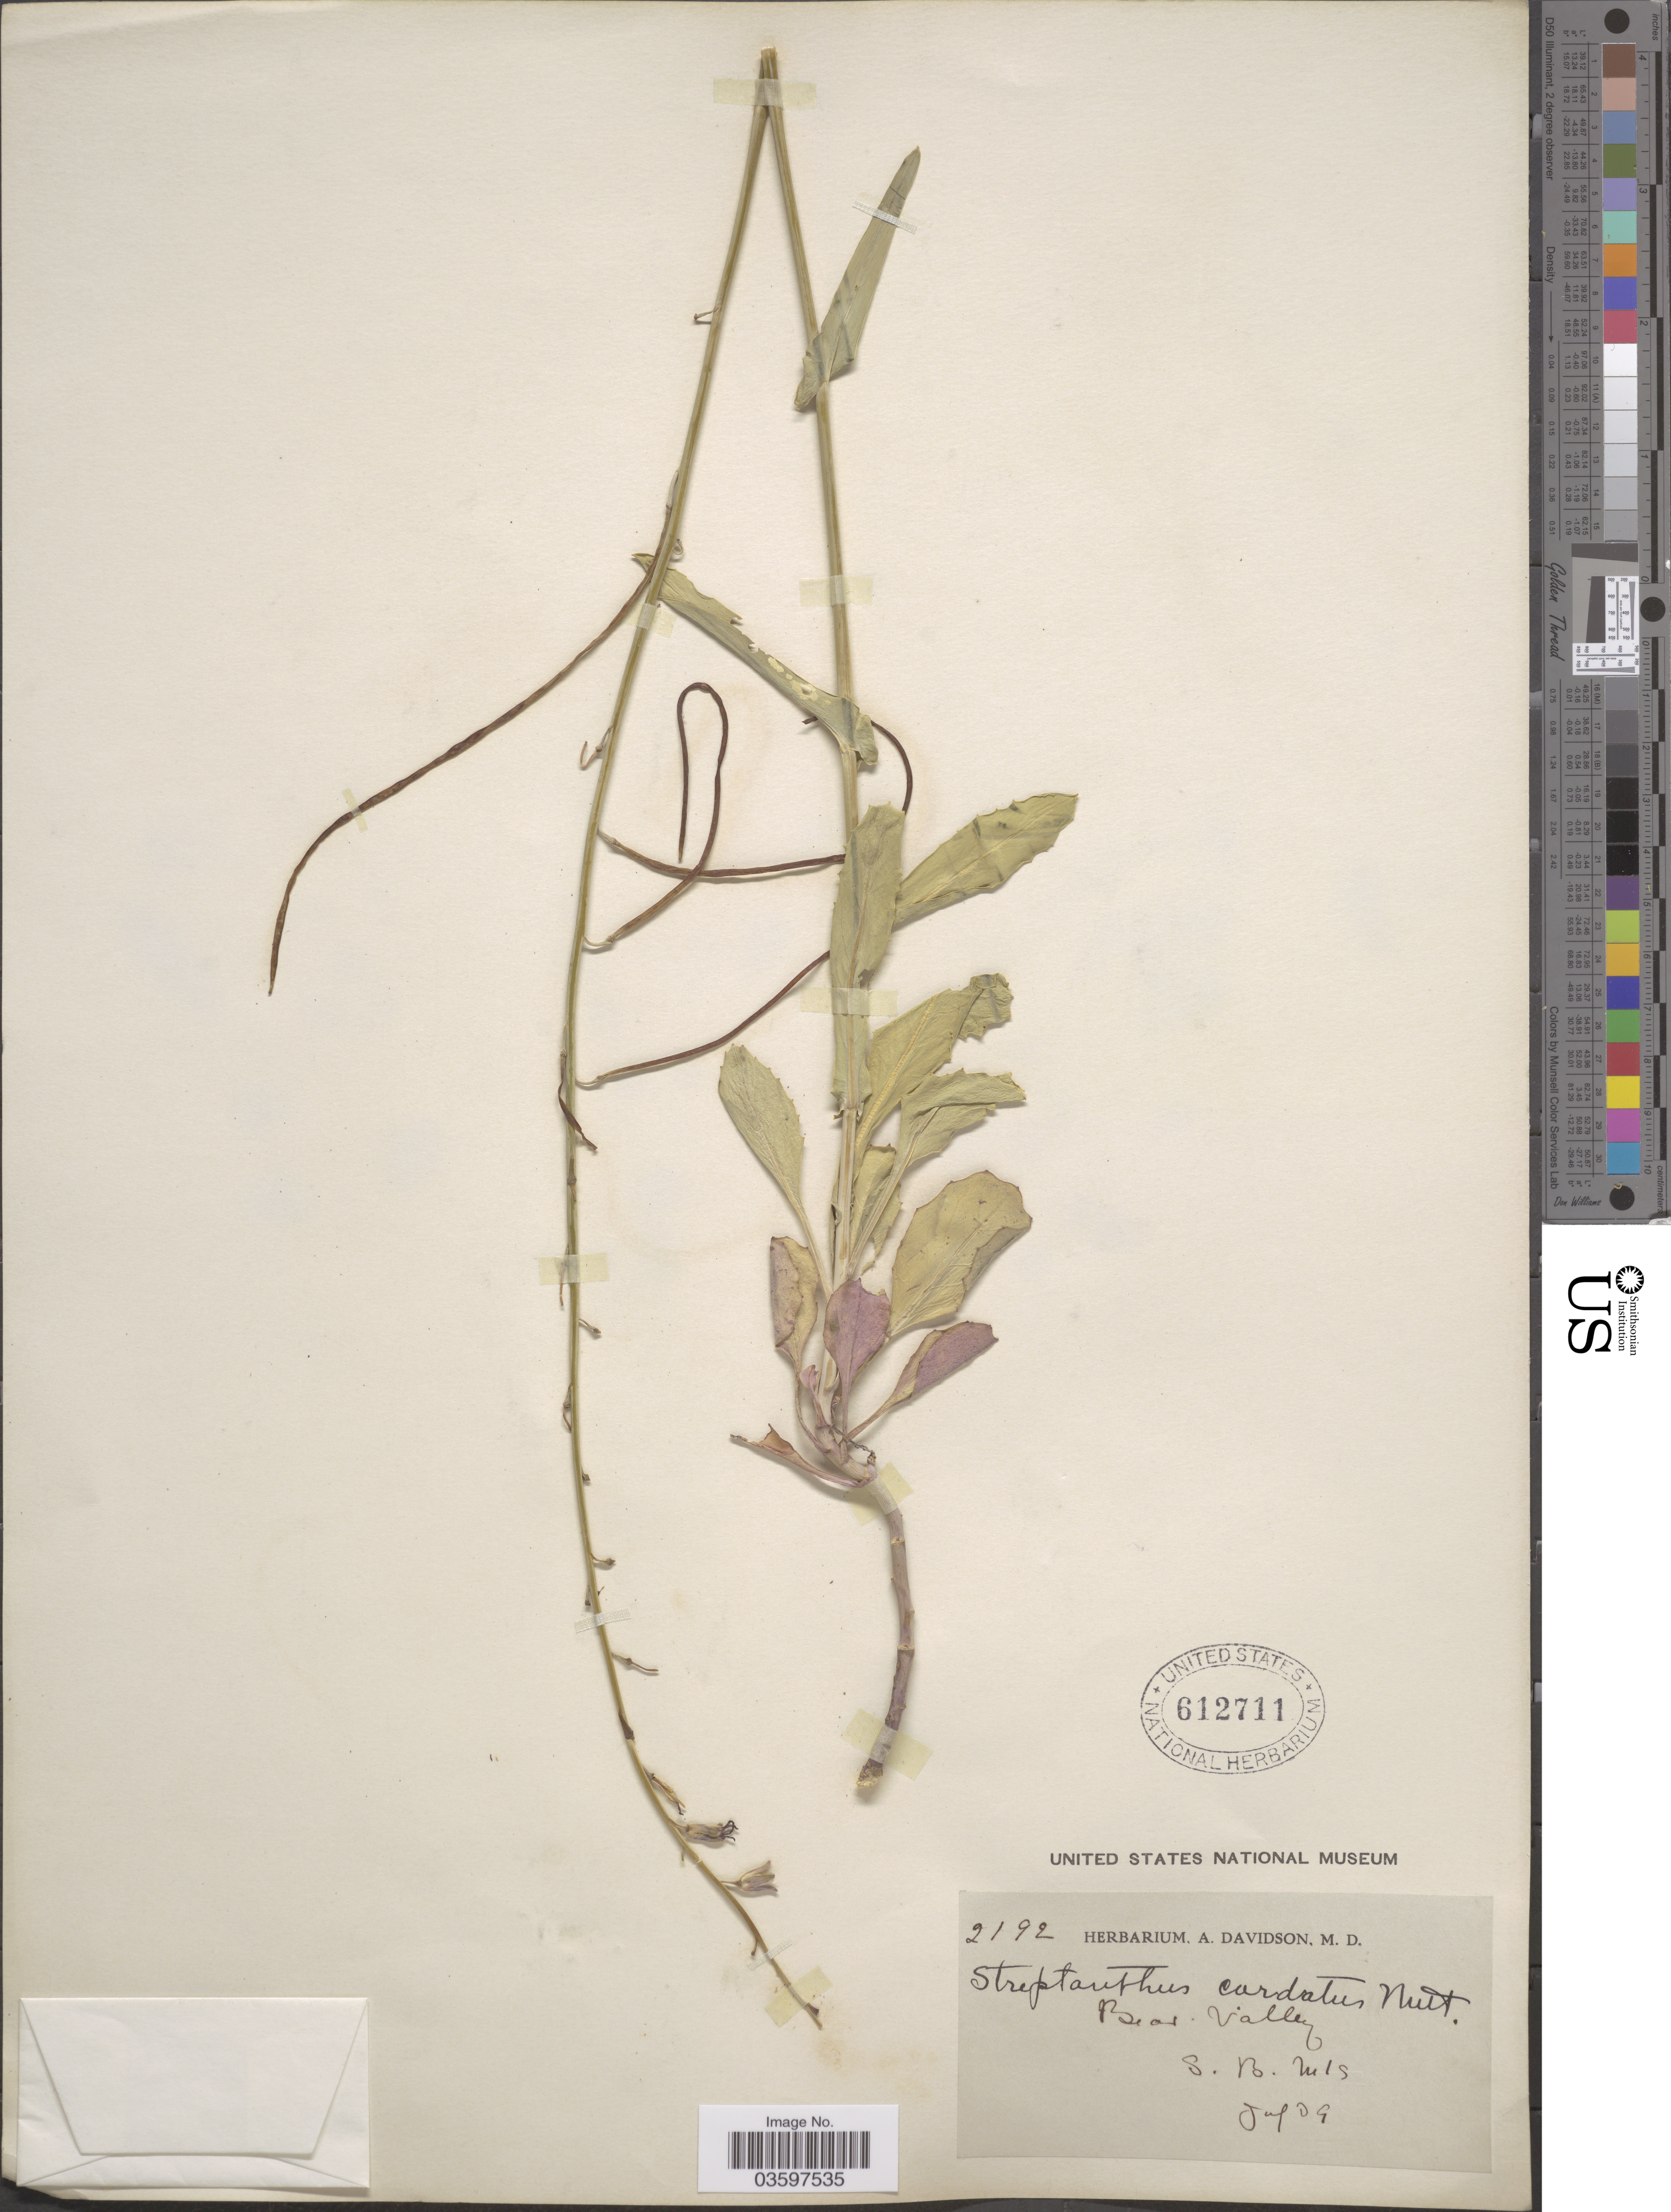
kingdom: Plantae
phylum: Tracheophyta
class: Magnoliopsida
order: Brassicales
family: Brassicaceae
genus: Streptanthus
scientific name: Streptanthus cordatus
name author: Nutt. ex Torr. & A. Gray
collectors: ex herb. A. Davidson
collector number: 2192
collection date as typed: Transcribed d/m/y: /7/9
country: United States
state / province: California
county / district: San Bernardino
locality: Bear Valley. S. B. Mts.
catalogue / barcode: US 612711